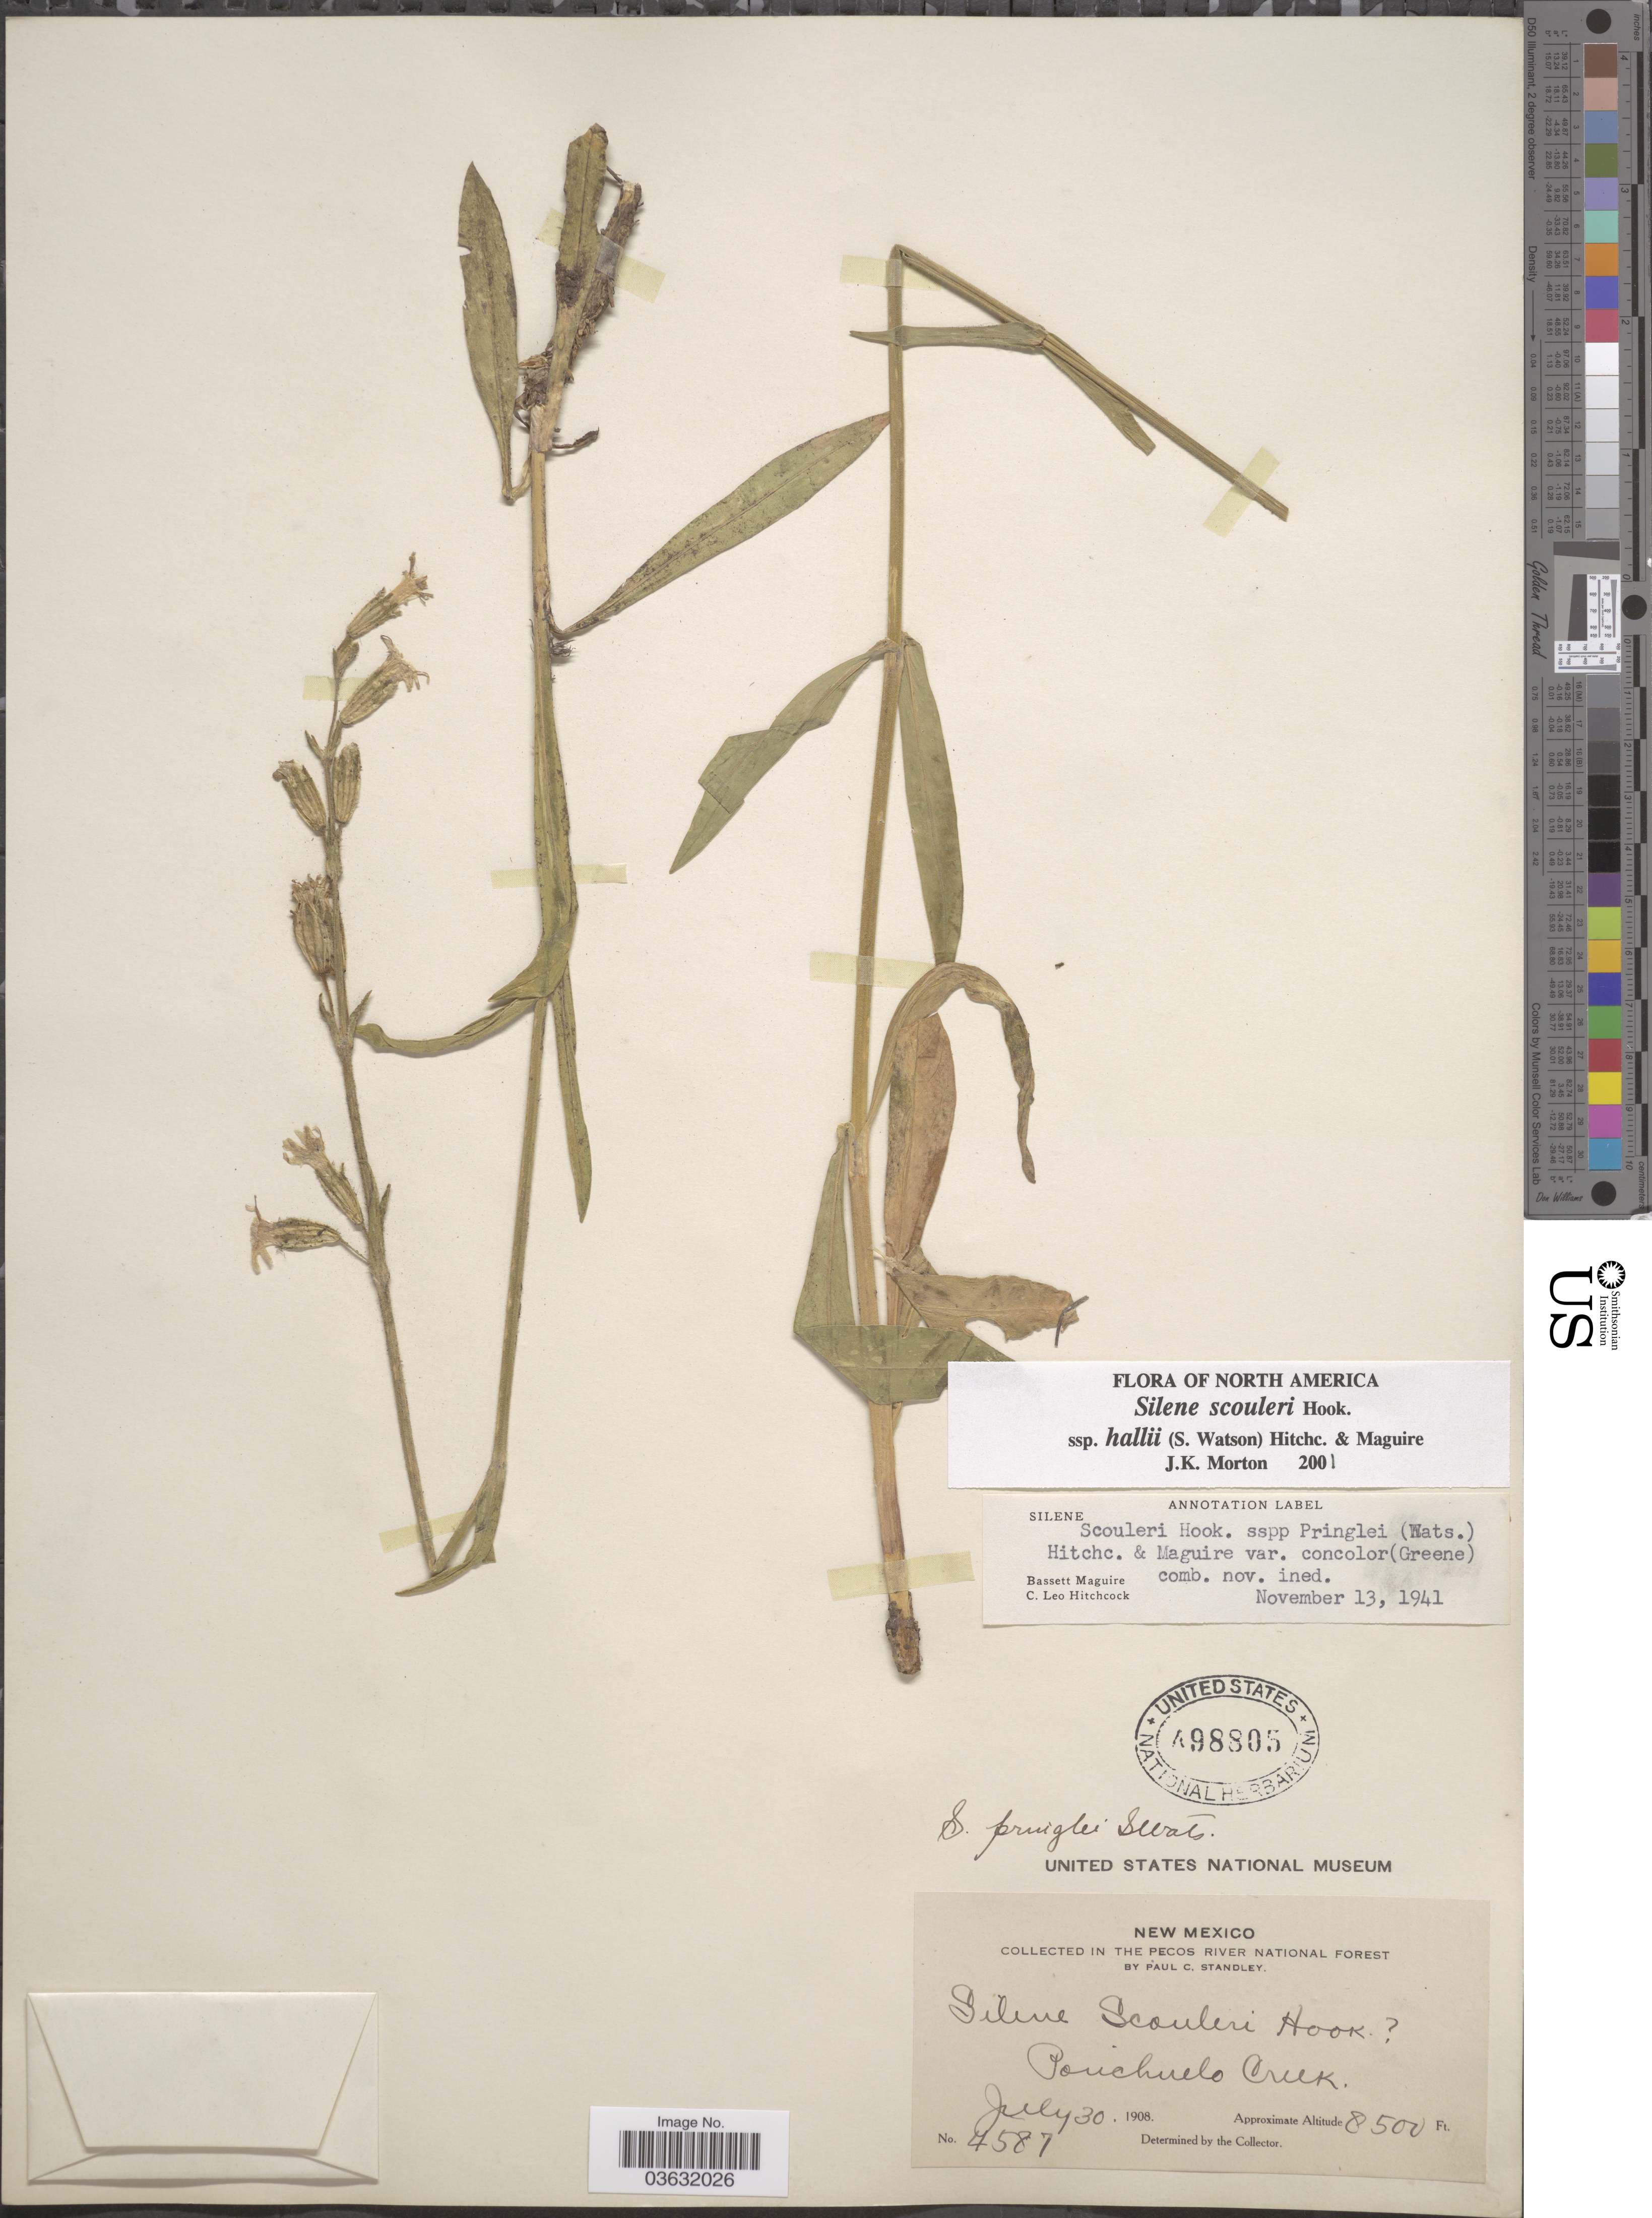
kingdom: Plantae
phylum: Tracheophyta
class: Magnoliopsida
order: Caryophyllales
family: Caryophyllaceae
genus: Silene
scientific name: Silene scouleri subsp. hallii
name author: (S. Watson) C.L. Hitchc. & Maguire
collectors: P. C. Standley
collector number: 4587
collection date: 1908-07-30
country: United States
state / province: New Mexico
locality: In the Pecos River National Forest. Panchuelo Creek.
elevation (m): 2591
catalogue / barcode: US 498805